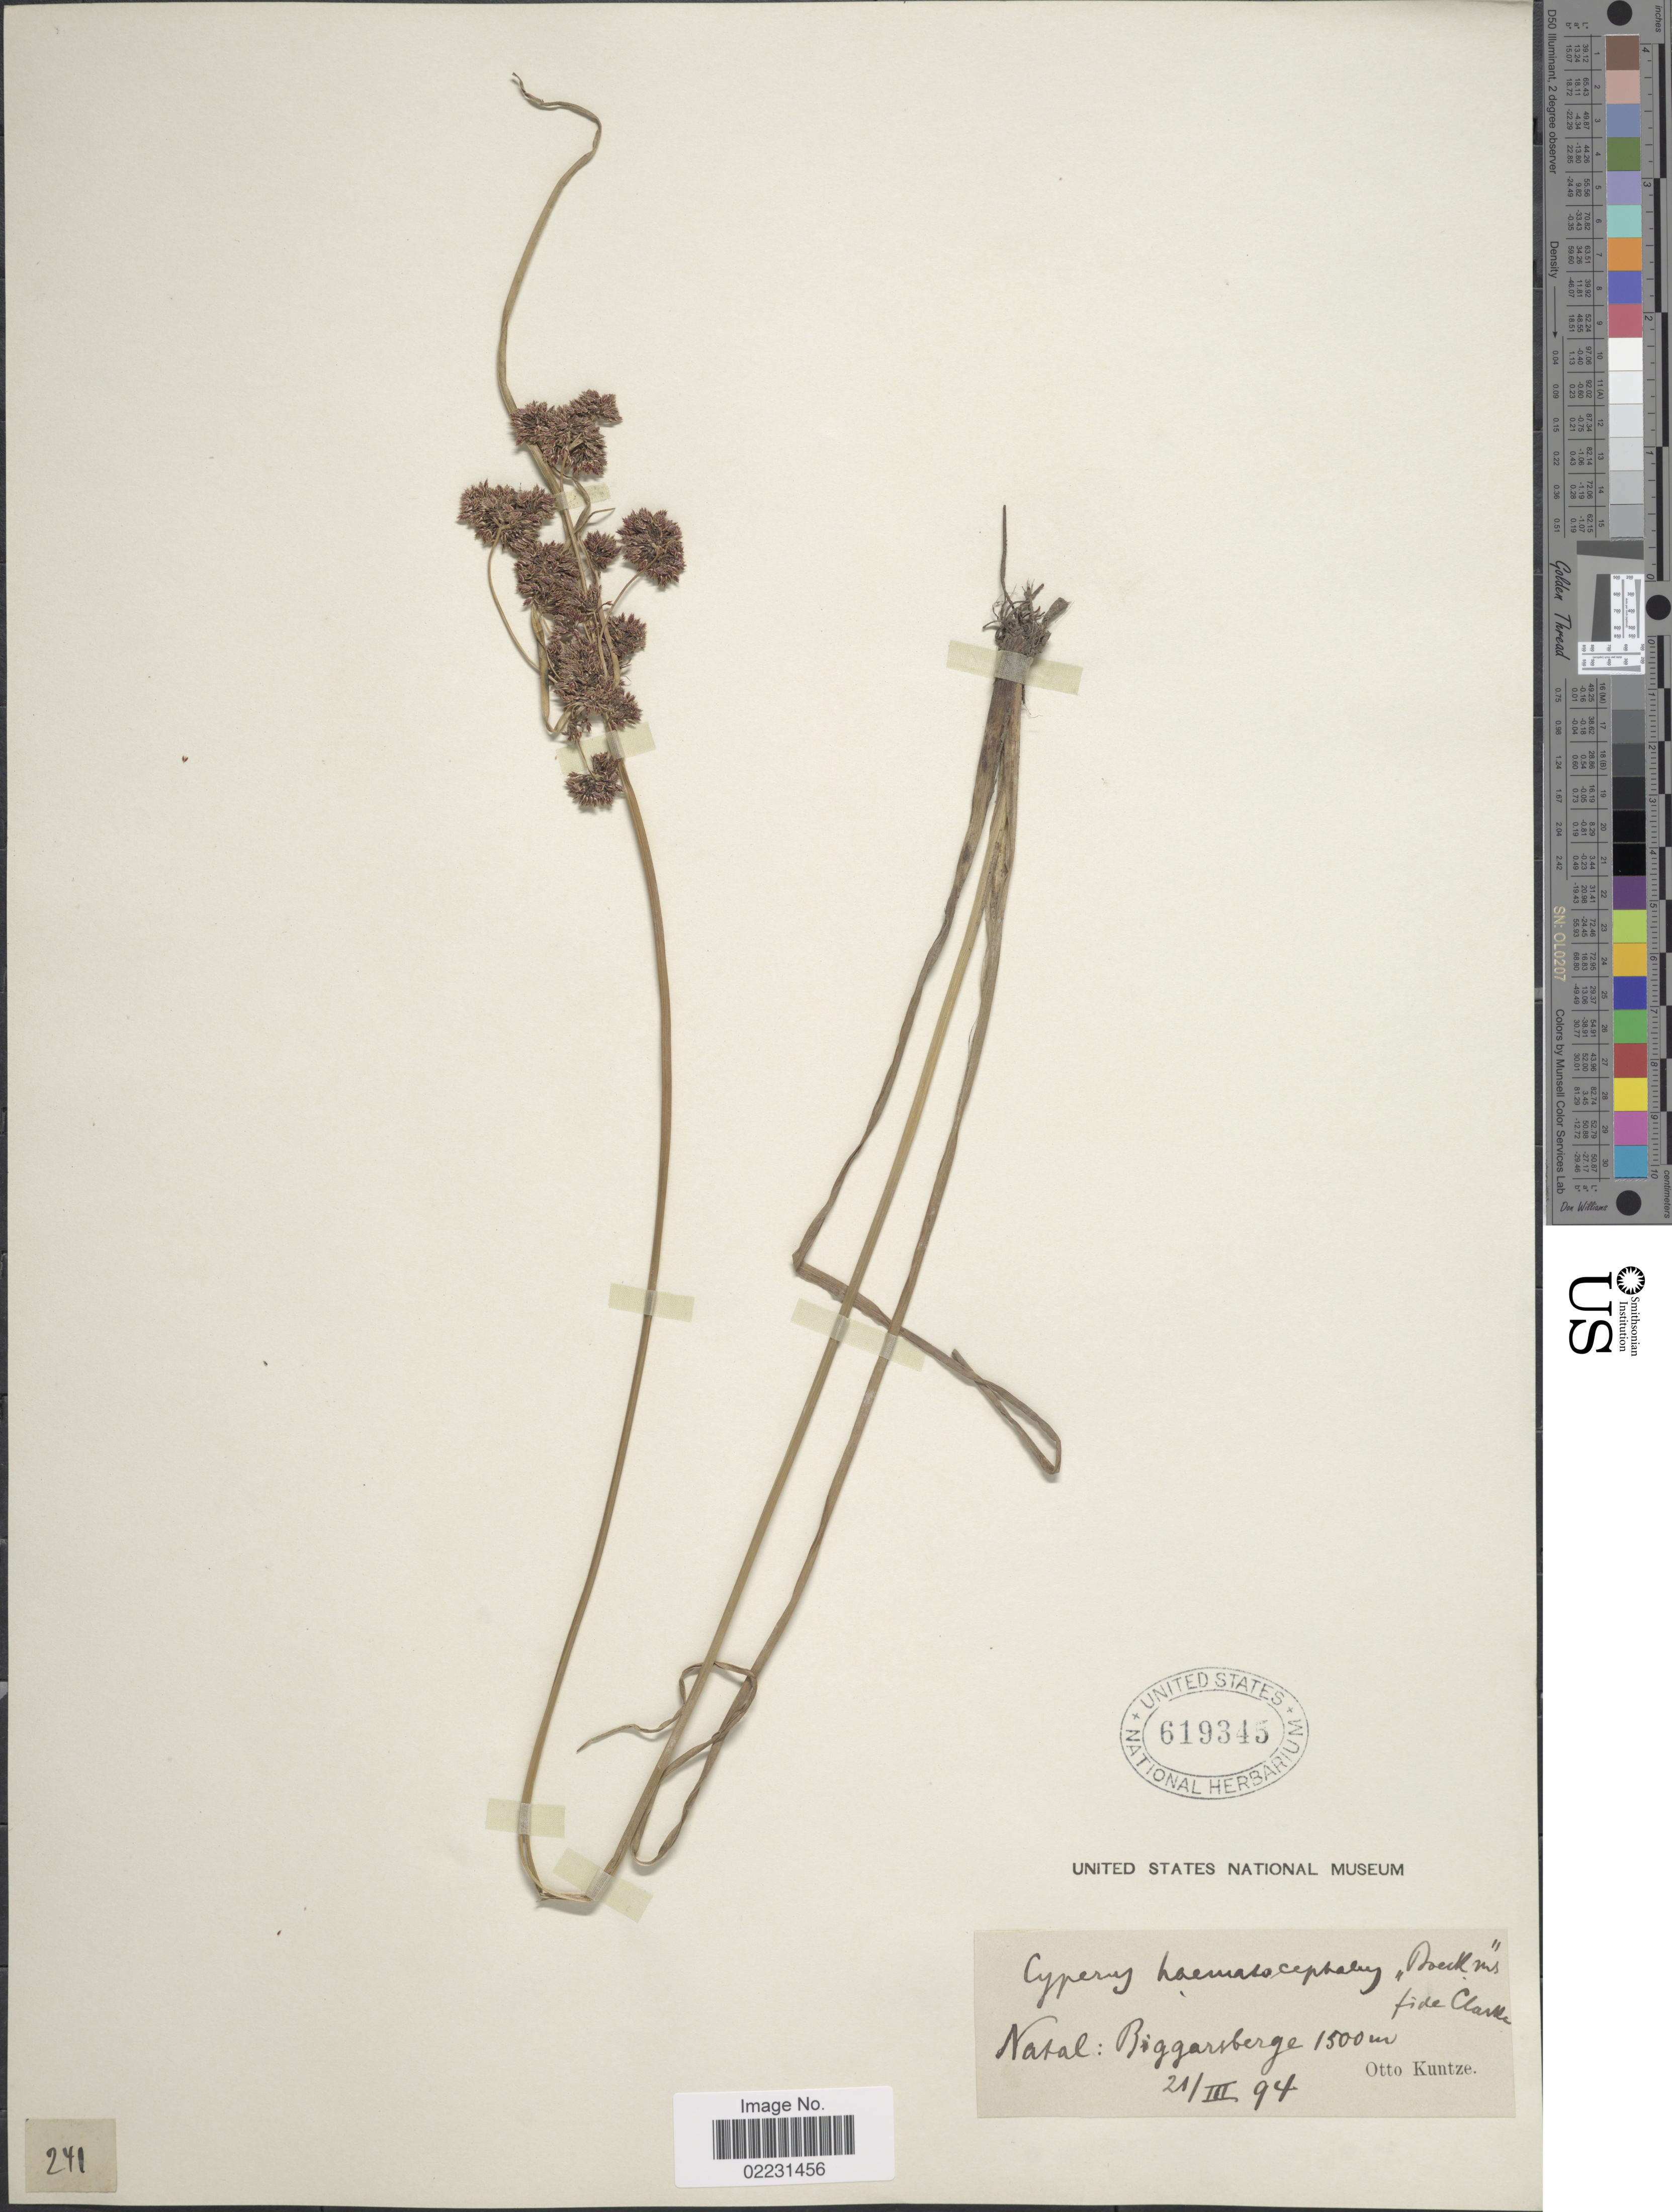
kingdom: Plantae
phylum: Tracheophyta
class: Liliopsida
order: Poales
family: Cyperaceae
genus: Cyperus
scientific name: Cyperus haematocephalus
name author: Boeckeler ex C.B. Clarke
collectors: C.E.O. Kuntze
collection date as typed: Transcribed d/m/y: 21/3/94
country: South Africa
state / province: KwaZulu-Natal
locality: Natal: Biggatsberge.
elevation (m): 1500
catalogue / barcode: US 619345